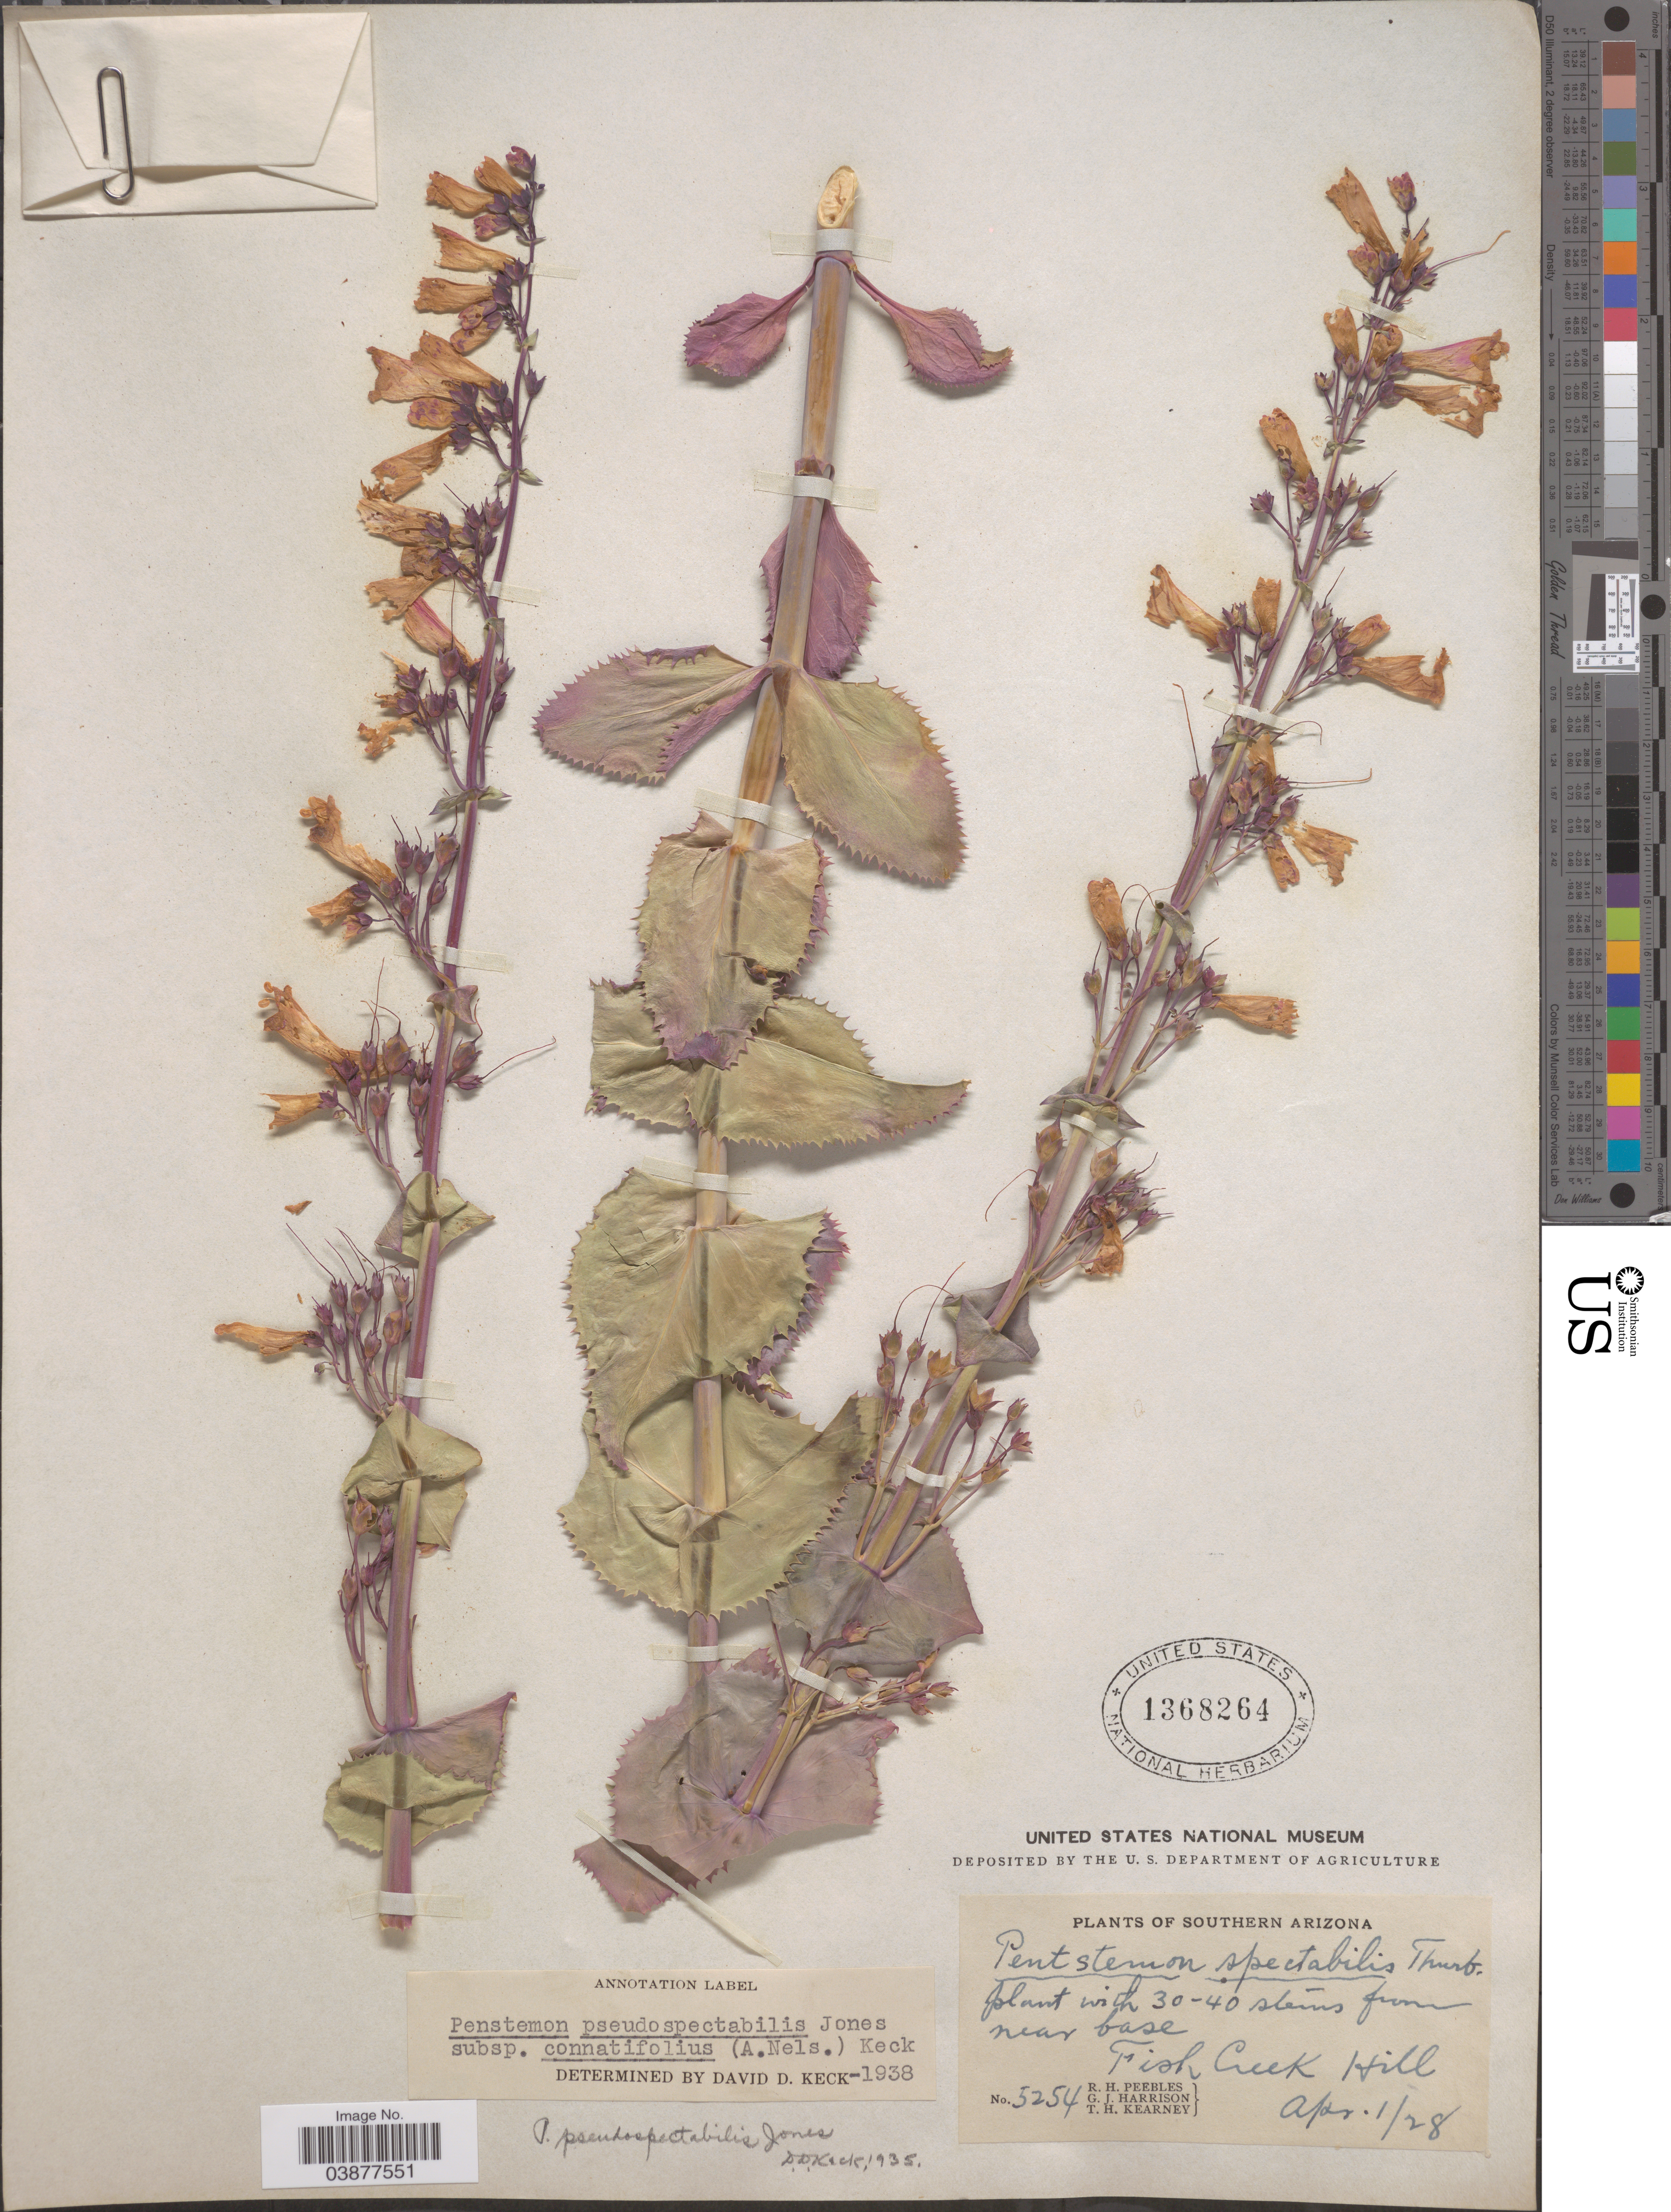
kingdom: Plantae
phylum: Tracheophyta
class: Magnoliopsida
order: Lamiales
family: Plantaginaceae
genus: Penstemon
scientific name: Penstemon pseudospectabilis var. connatifolius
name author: (A. Nelson) D.D. Keck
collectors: R. H. Peebles, G. J. Harrison & T. H. Kearney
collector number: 5254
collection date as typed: Transcribed d/m/y: 1/4/28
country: United States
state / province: Arizona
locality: Southern Arizona. Fish Creek Hill.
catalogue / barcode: US 1368264